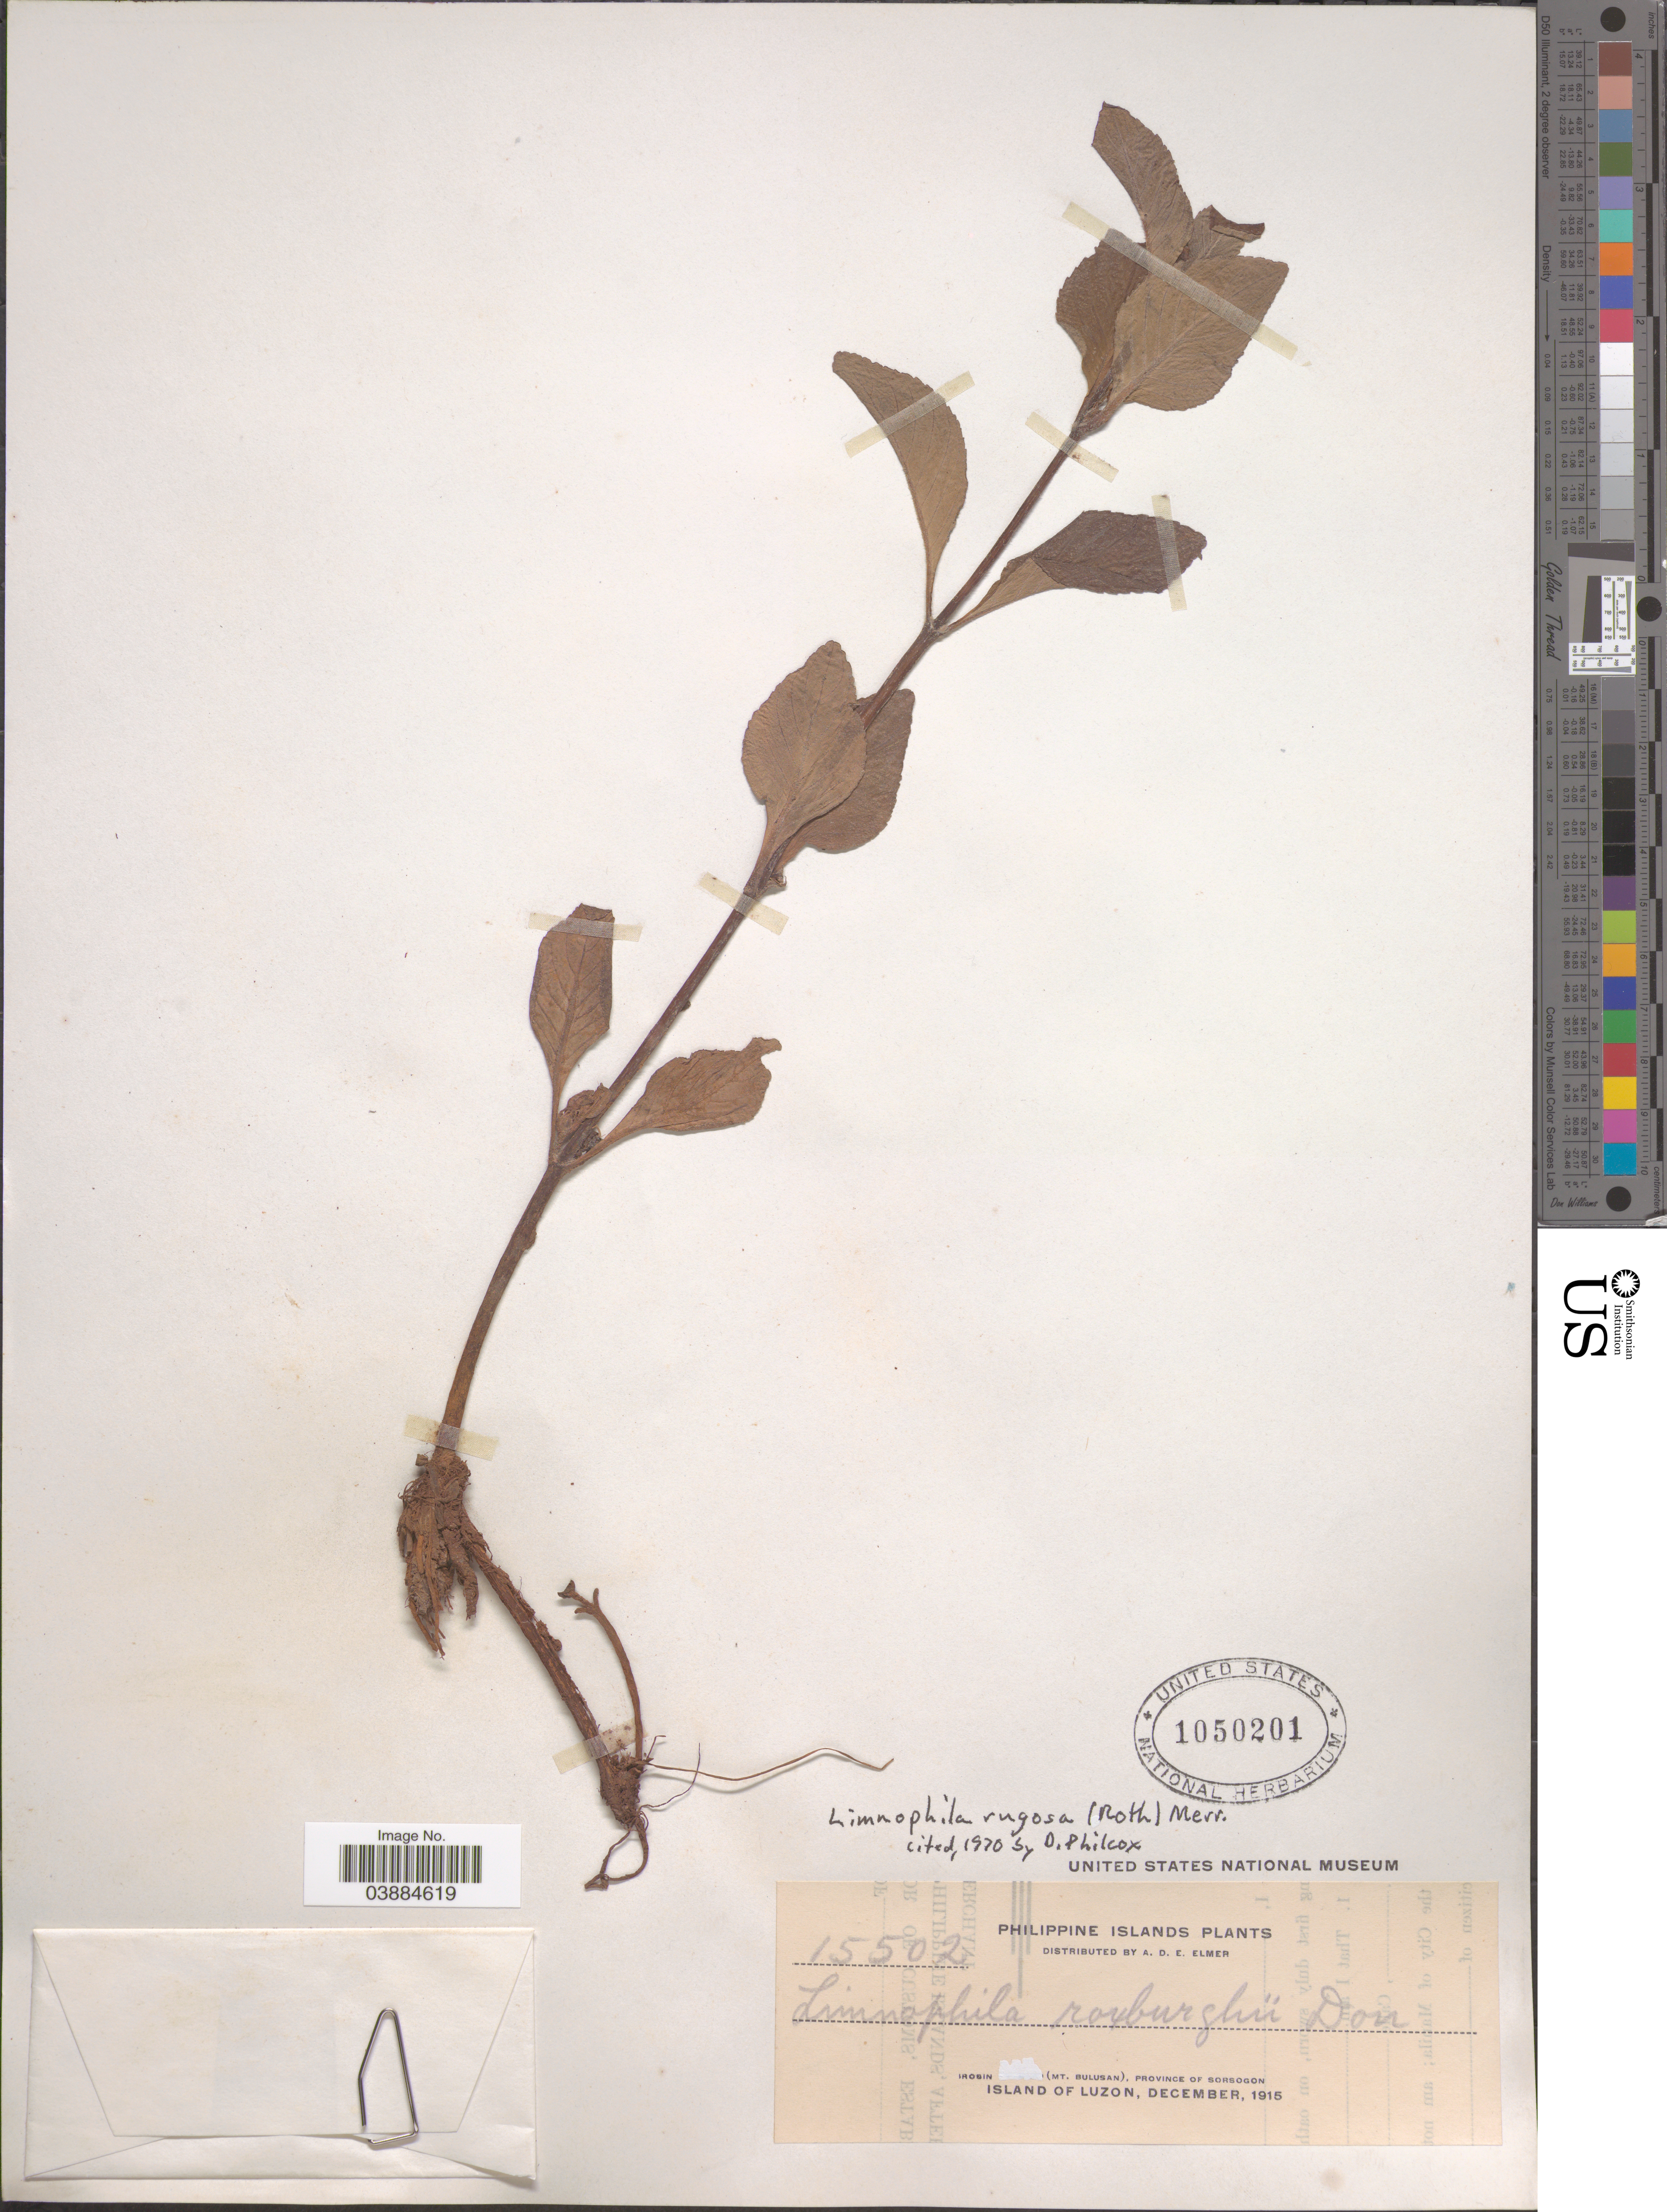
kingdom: Plantae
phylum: Tracheophyta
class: Magnoliopsida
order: Lamiales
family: Plantaginaceae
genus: Limnophila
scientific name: Limnophila rugosa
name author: (Roth) Merr.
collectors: A. D. E. Elmer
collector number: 15502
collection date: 1915-12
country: Philippines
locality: Irosin (Mt. Bulusan), Province of Sorsogon. Island of Luzon.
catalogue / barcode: US 1050201